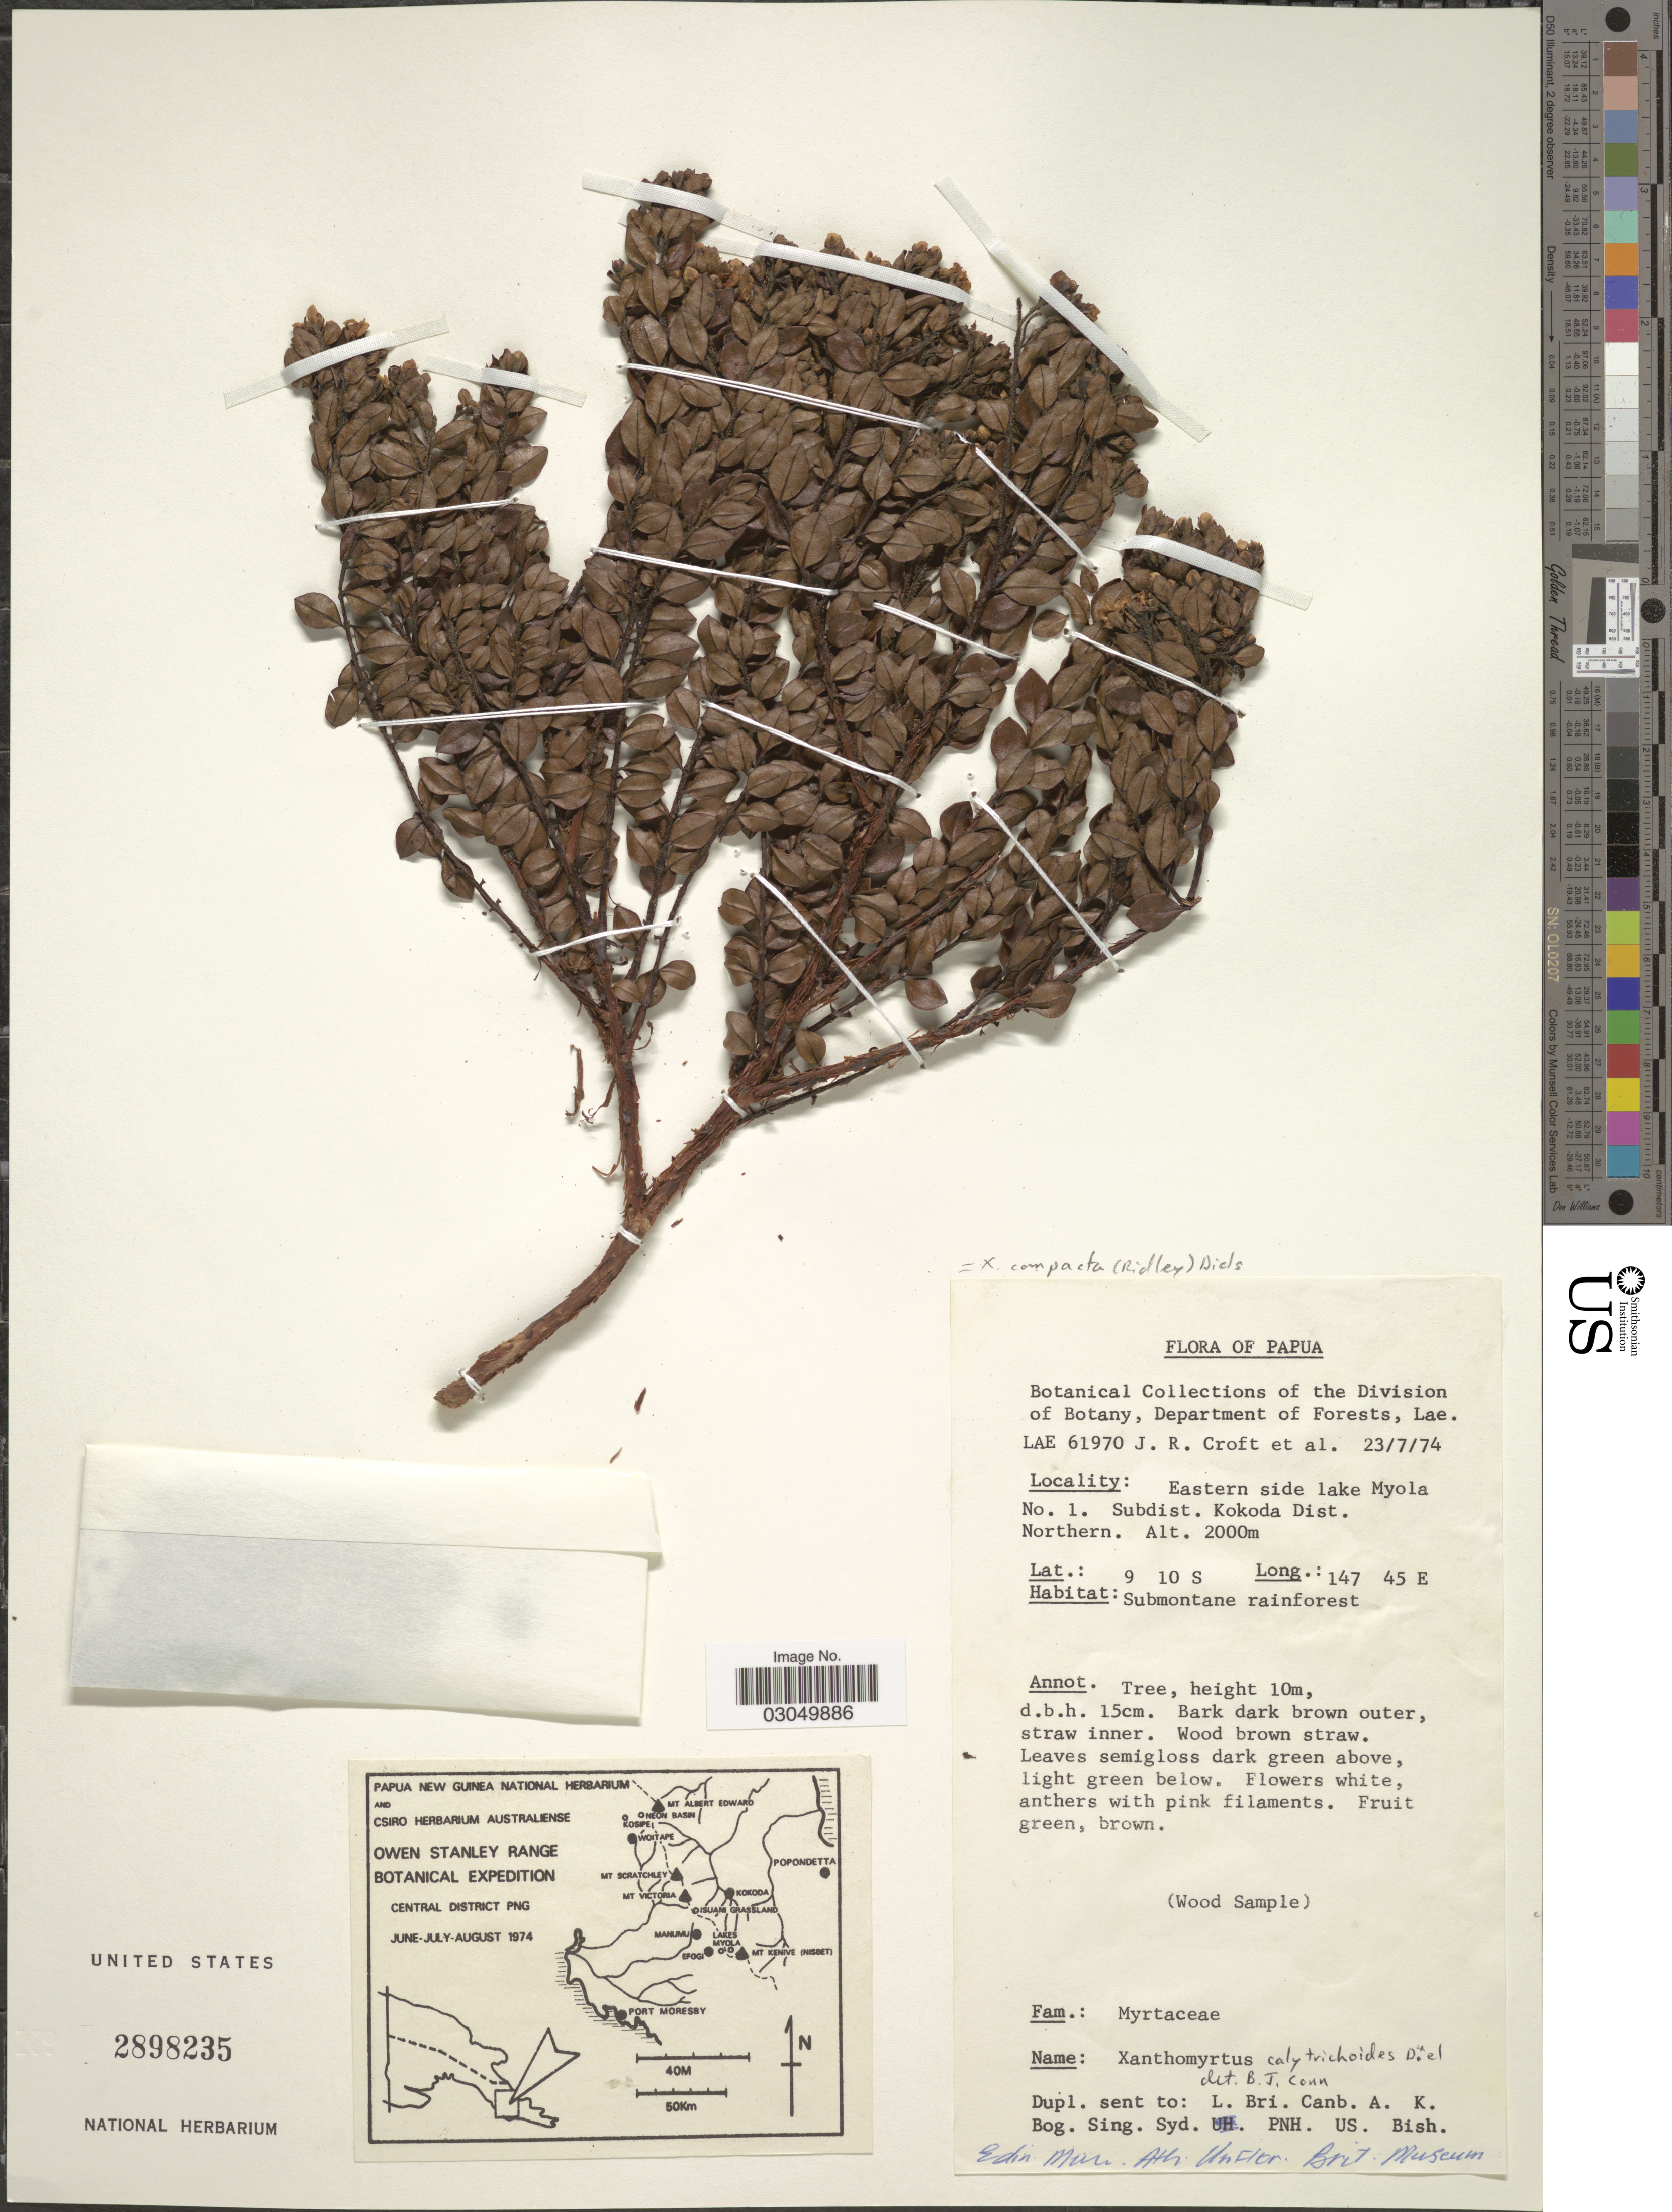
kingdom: Plantae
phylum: Tracheophyta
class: Magnoliopsida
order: Myrtales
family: Myrtaceae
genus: Xanthomyrtus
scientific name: Xanthomyrtus compacta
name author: (Ridl.) Diels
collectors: J. R. Croft & et al.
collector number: LAE 61970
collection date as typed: Transcribed d/m/y: 23/7/74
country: Papua New Guinea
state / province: Northern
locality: Eastern side lake Myola No. 1 Subdist. Kokoda Dist. Northern. Papua.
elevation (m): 2000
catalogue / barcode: US 2898235